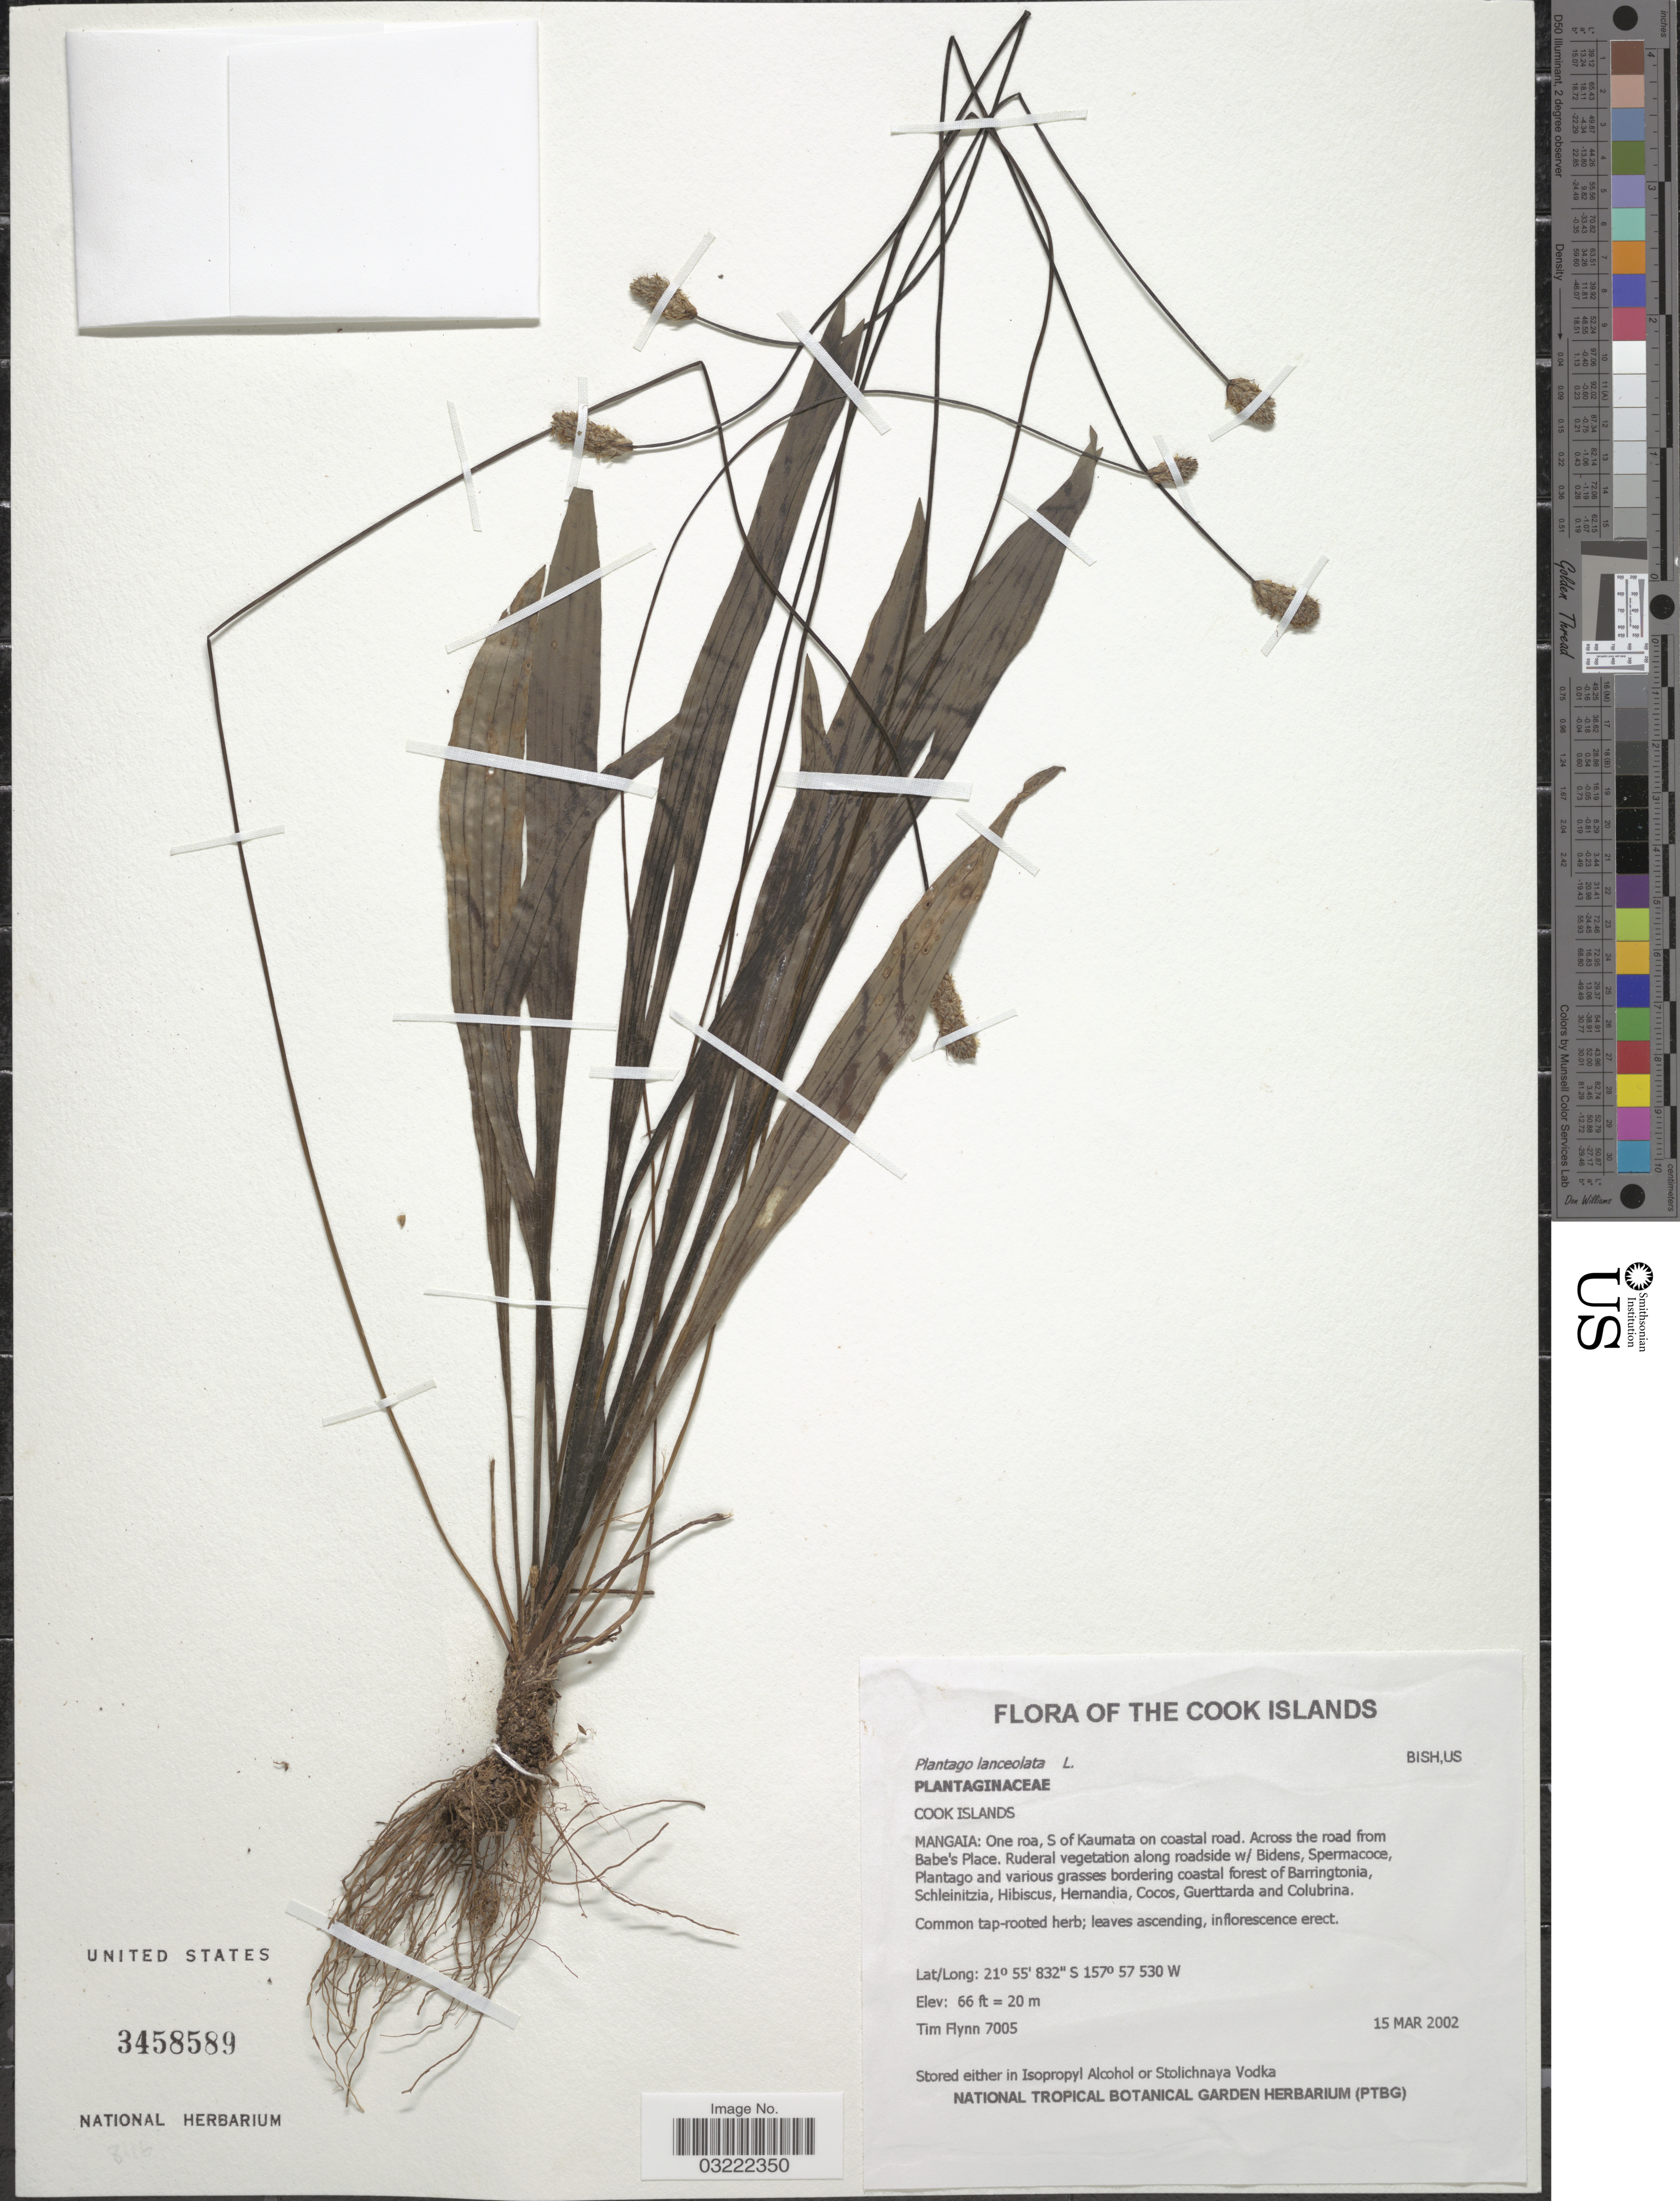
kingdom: Plantae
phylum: Tracheophyta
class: Magnoliopsida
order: Lamiales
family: Plantaginaceae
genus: Plantago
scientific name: Plantago lanceolata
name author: L.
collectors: T. Flynn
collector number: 7005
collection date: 2002-03-15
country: Cook Islands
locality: Mangaia: One roa, S of Kaumata on coastal road. Across the road from Babe's Place.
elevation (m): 20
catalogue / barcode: US 3458589